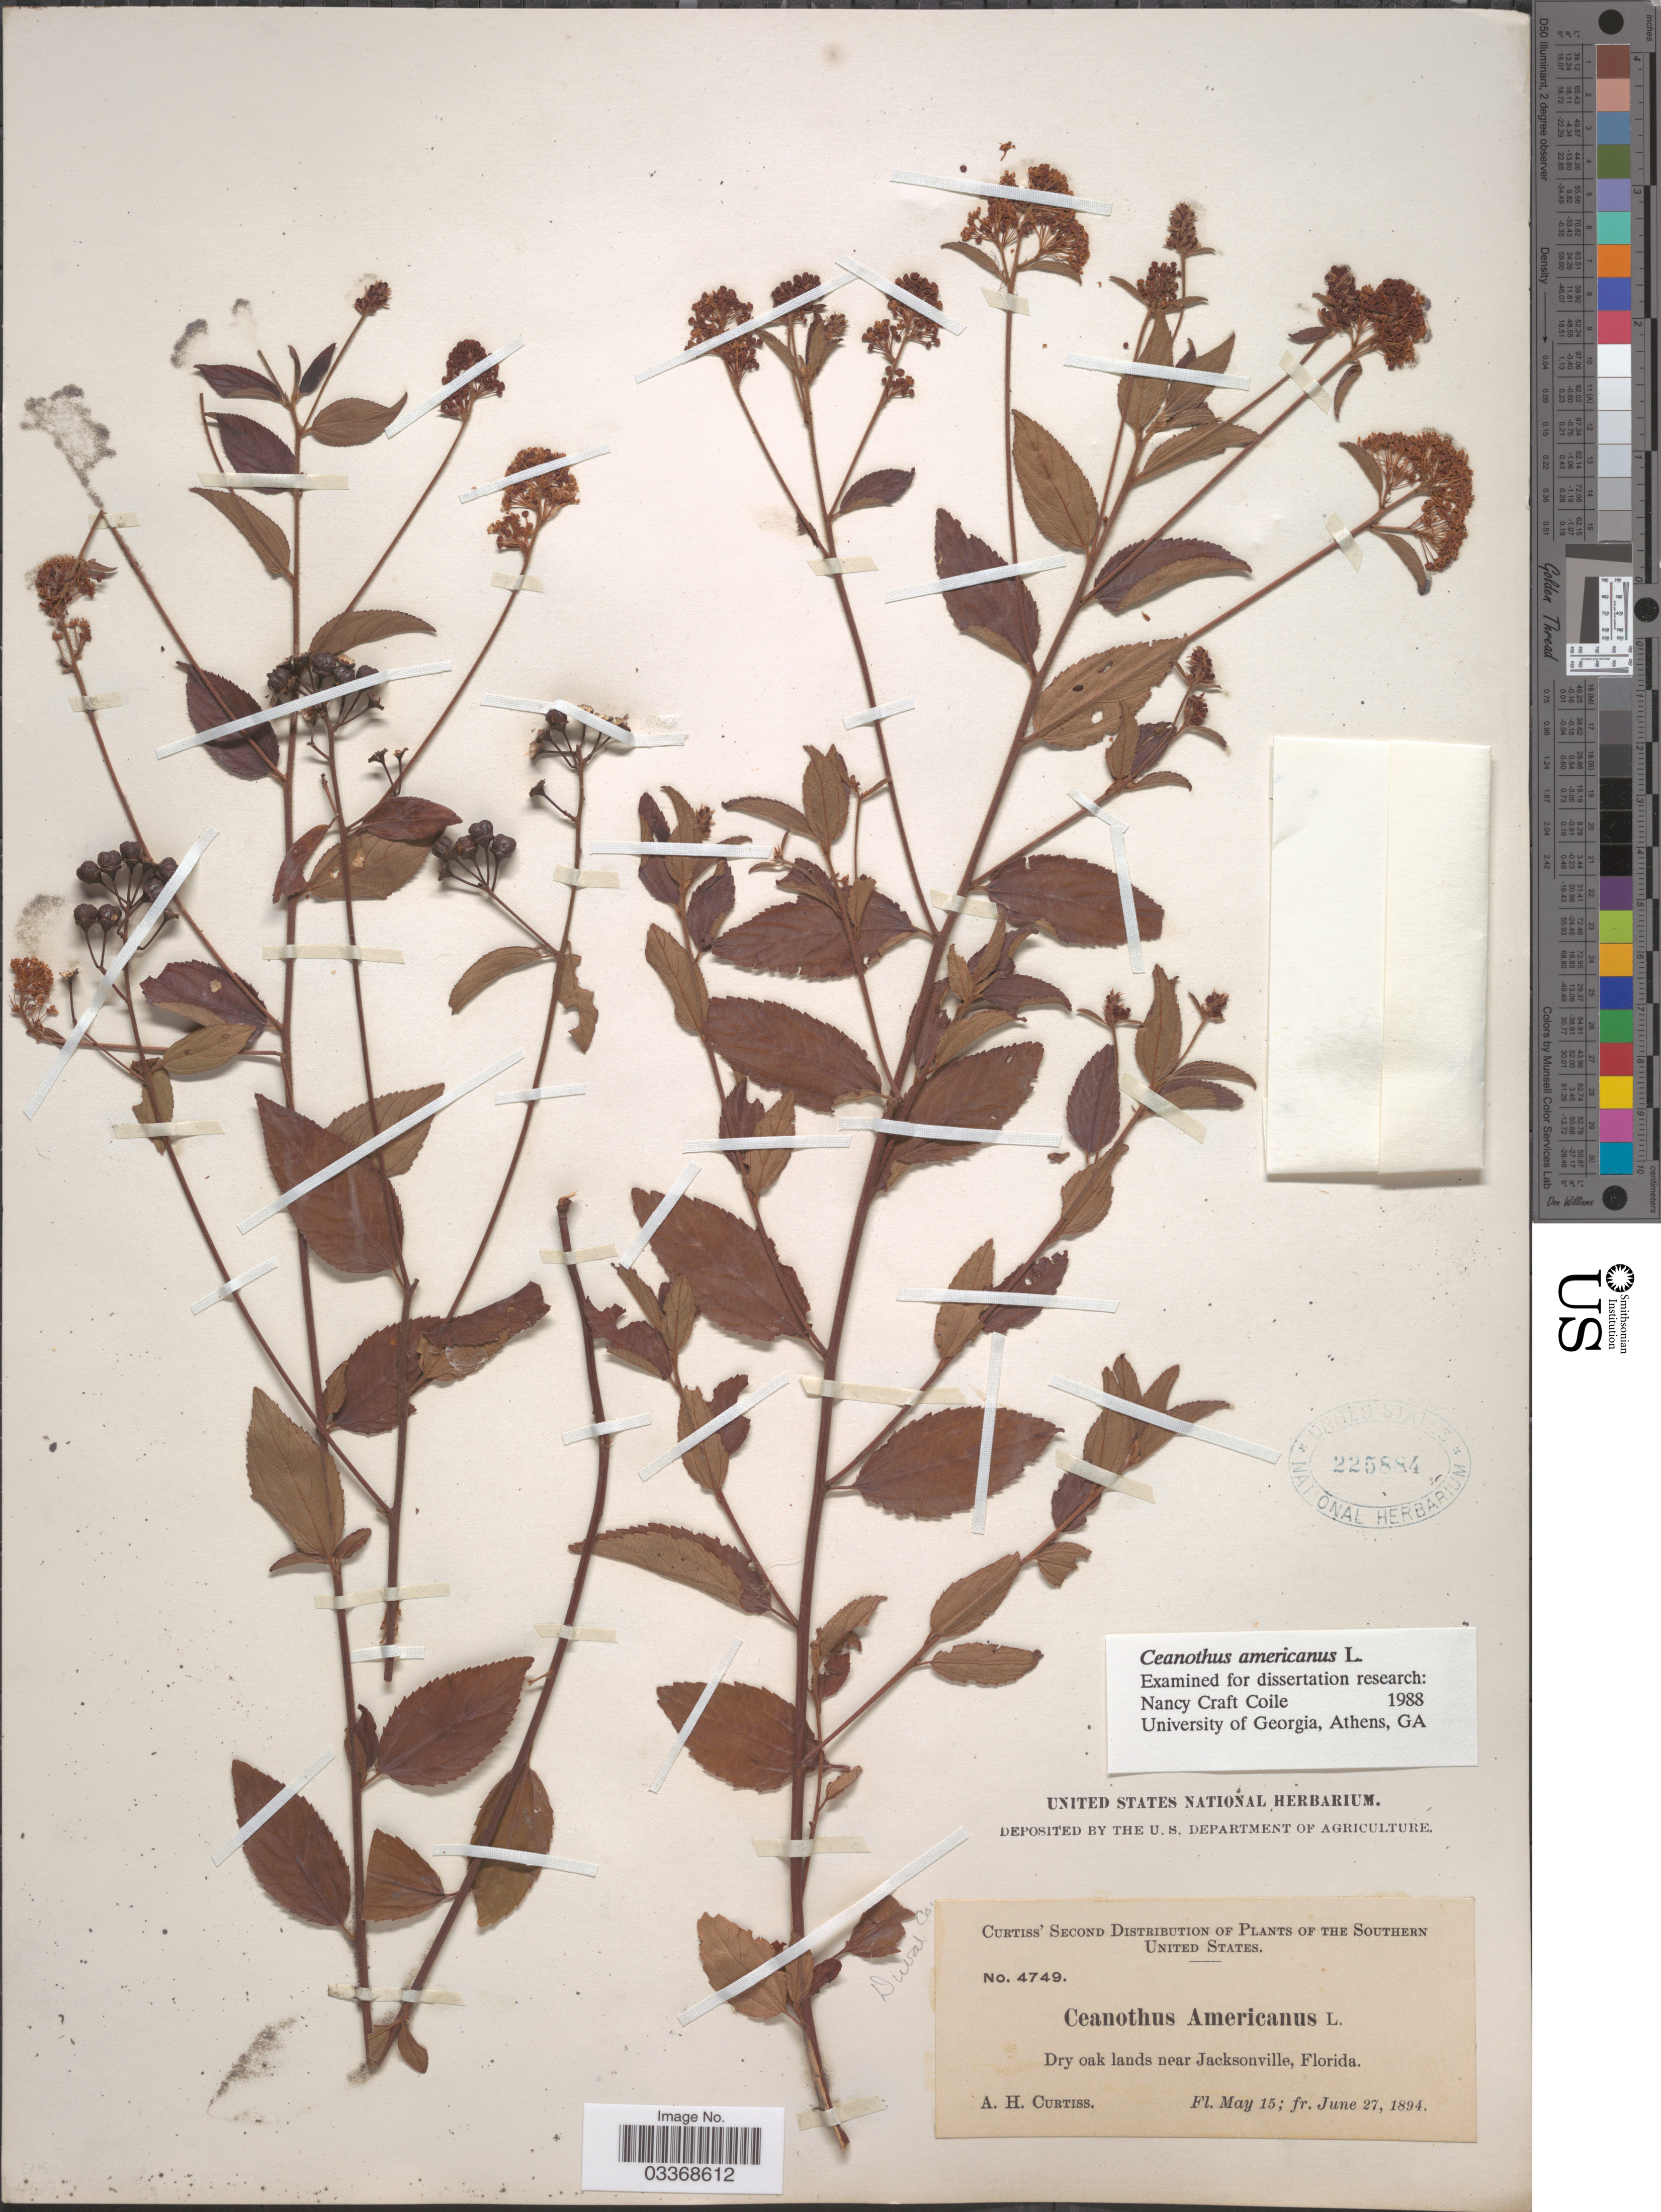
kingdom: Plantae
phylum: Tracheophyta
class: Magnoliopsida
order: Rosales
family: Rhamnaceae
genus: Ceanothus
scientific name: Ceanothus americanus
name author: L.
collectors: A. H. Curtiss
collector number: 4749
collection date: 1894-05-15/1894-06-27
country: United States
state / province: Florida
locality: Southern United States. Near Jacksonville, Duval Co.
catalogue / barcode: US 225884